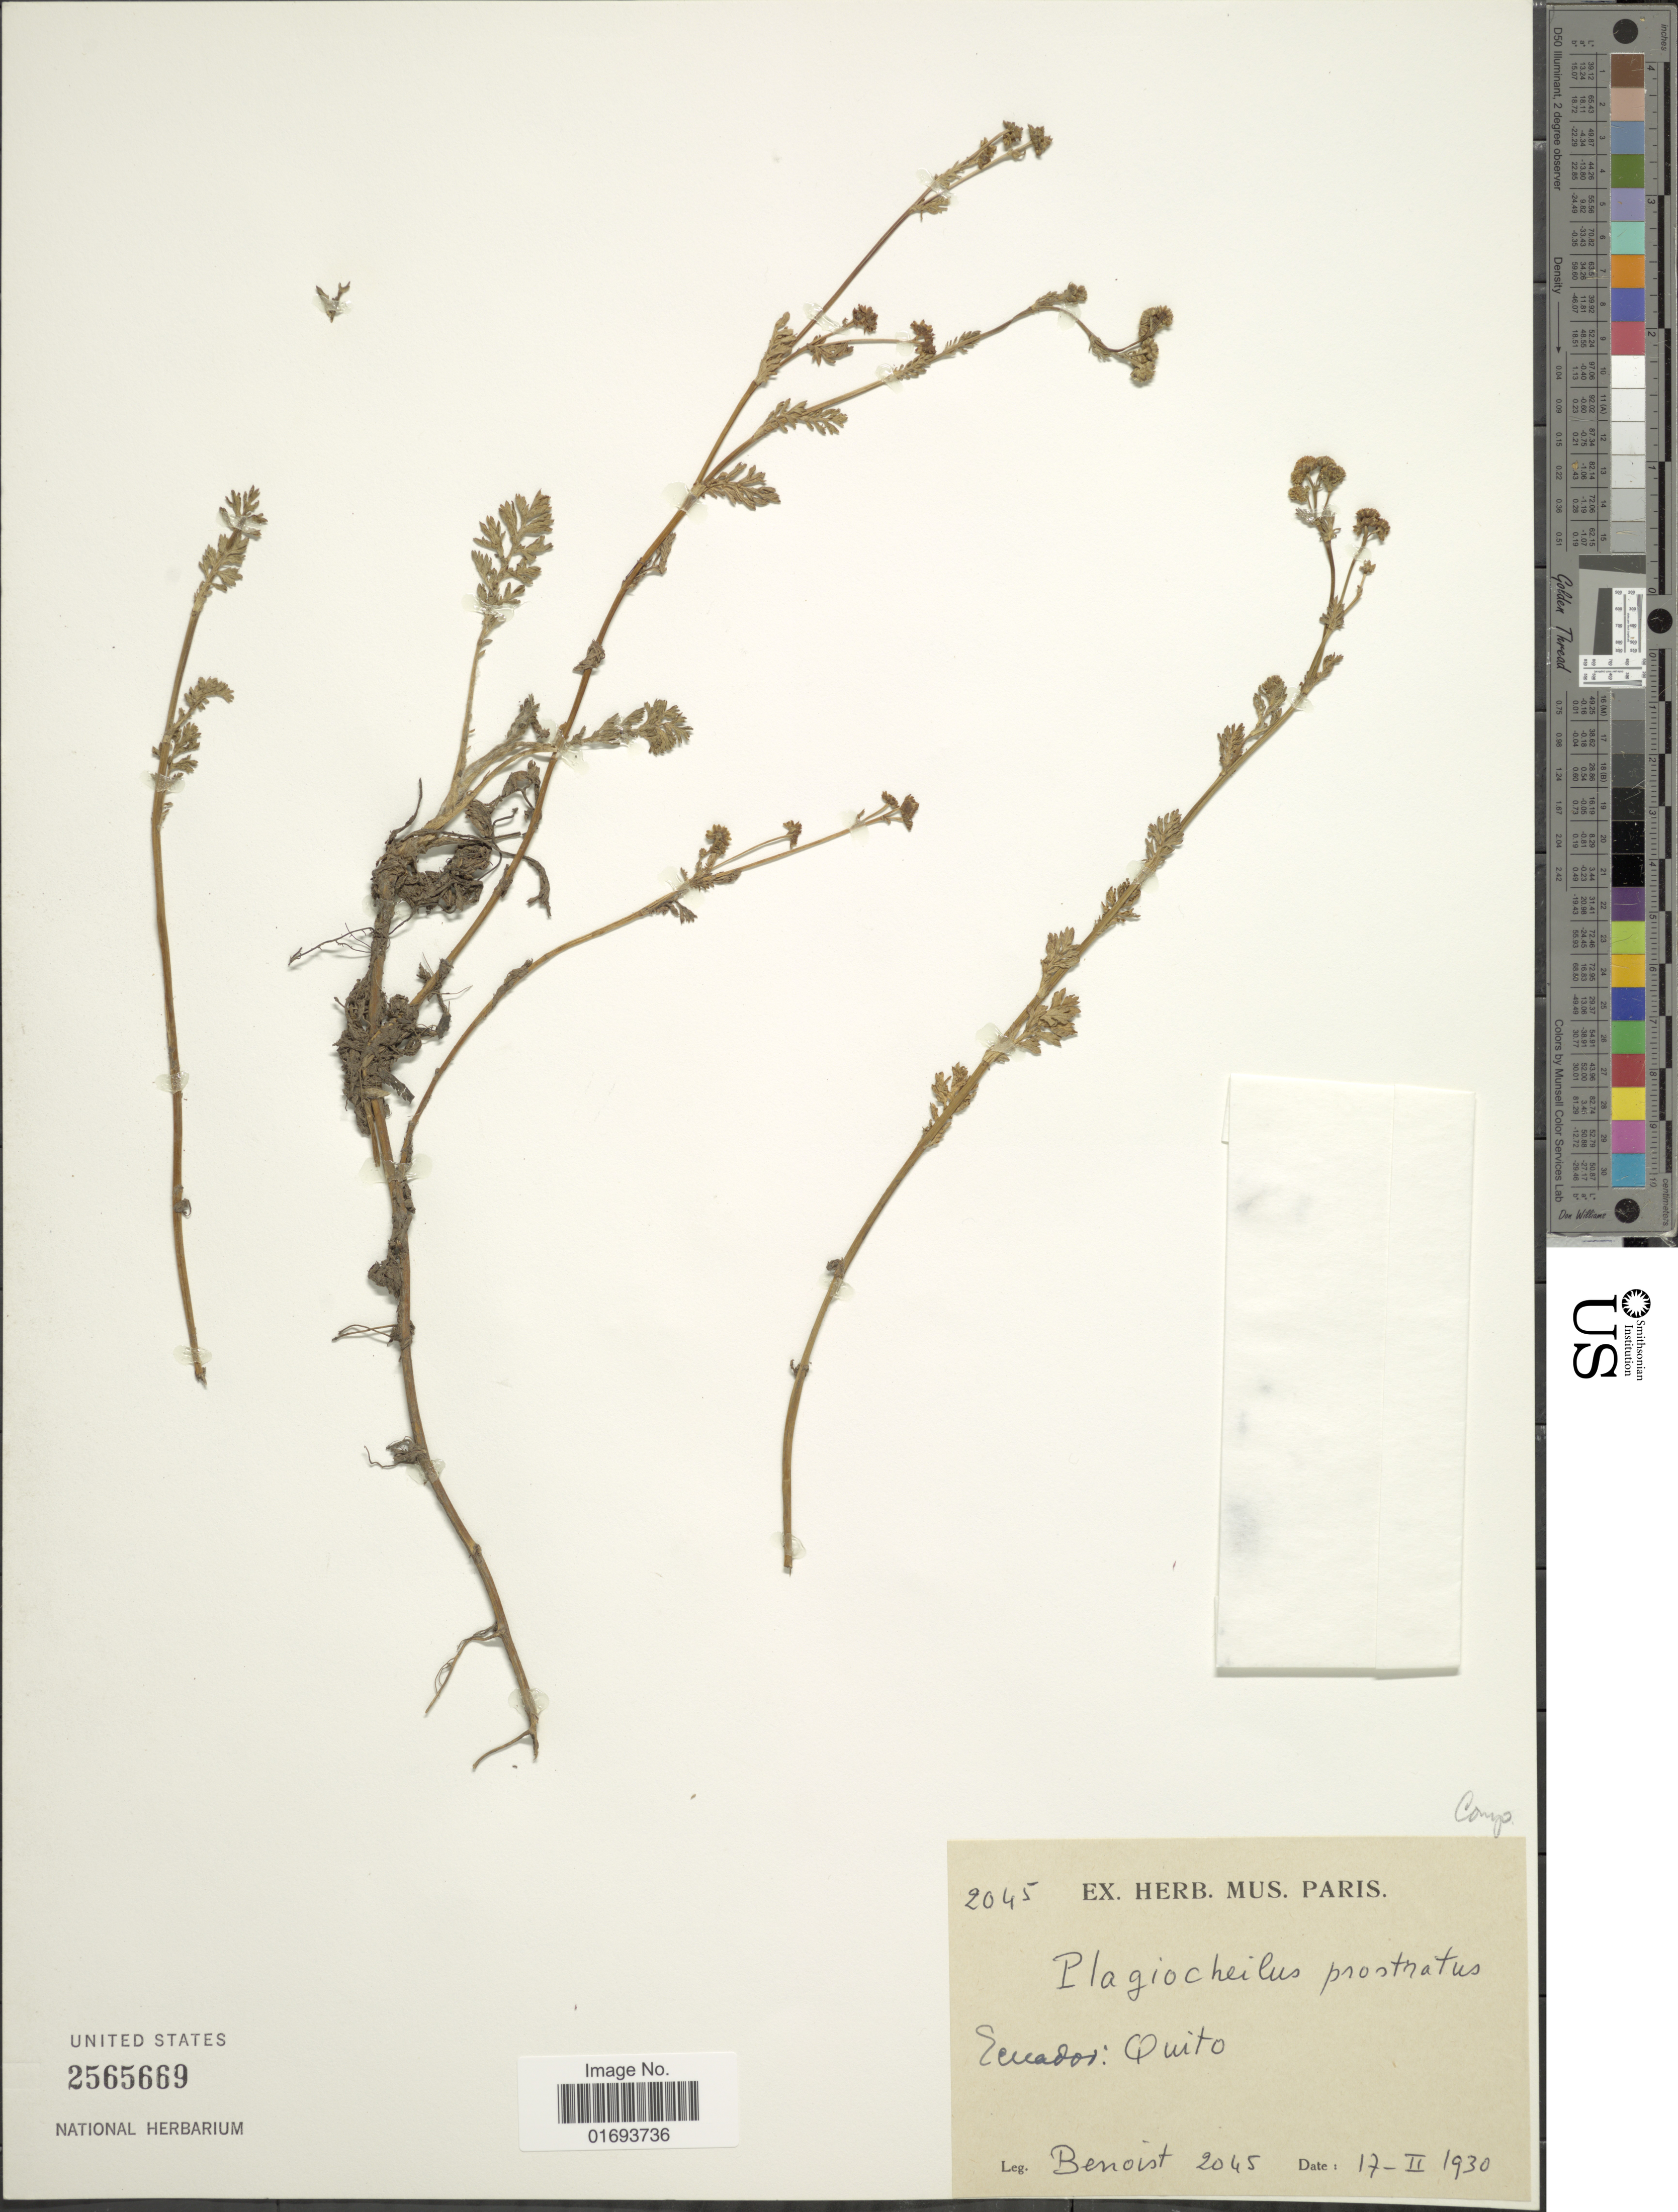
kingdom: Plantae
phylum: Tracheophyta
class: Magnoliopsida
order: Asterales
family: Asteraceae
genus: Plagiocheilus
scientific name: Plagiocheilus prostratus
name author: Benth.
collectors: R. Benoist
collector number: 2045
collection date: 1930-02-17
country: Ecuador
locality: Ecuador; Quito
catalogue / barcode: US 2565669